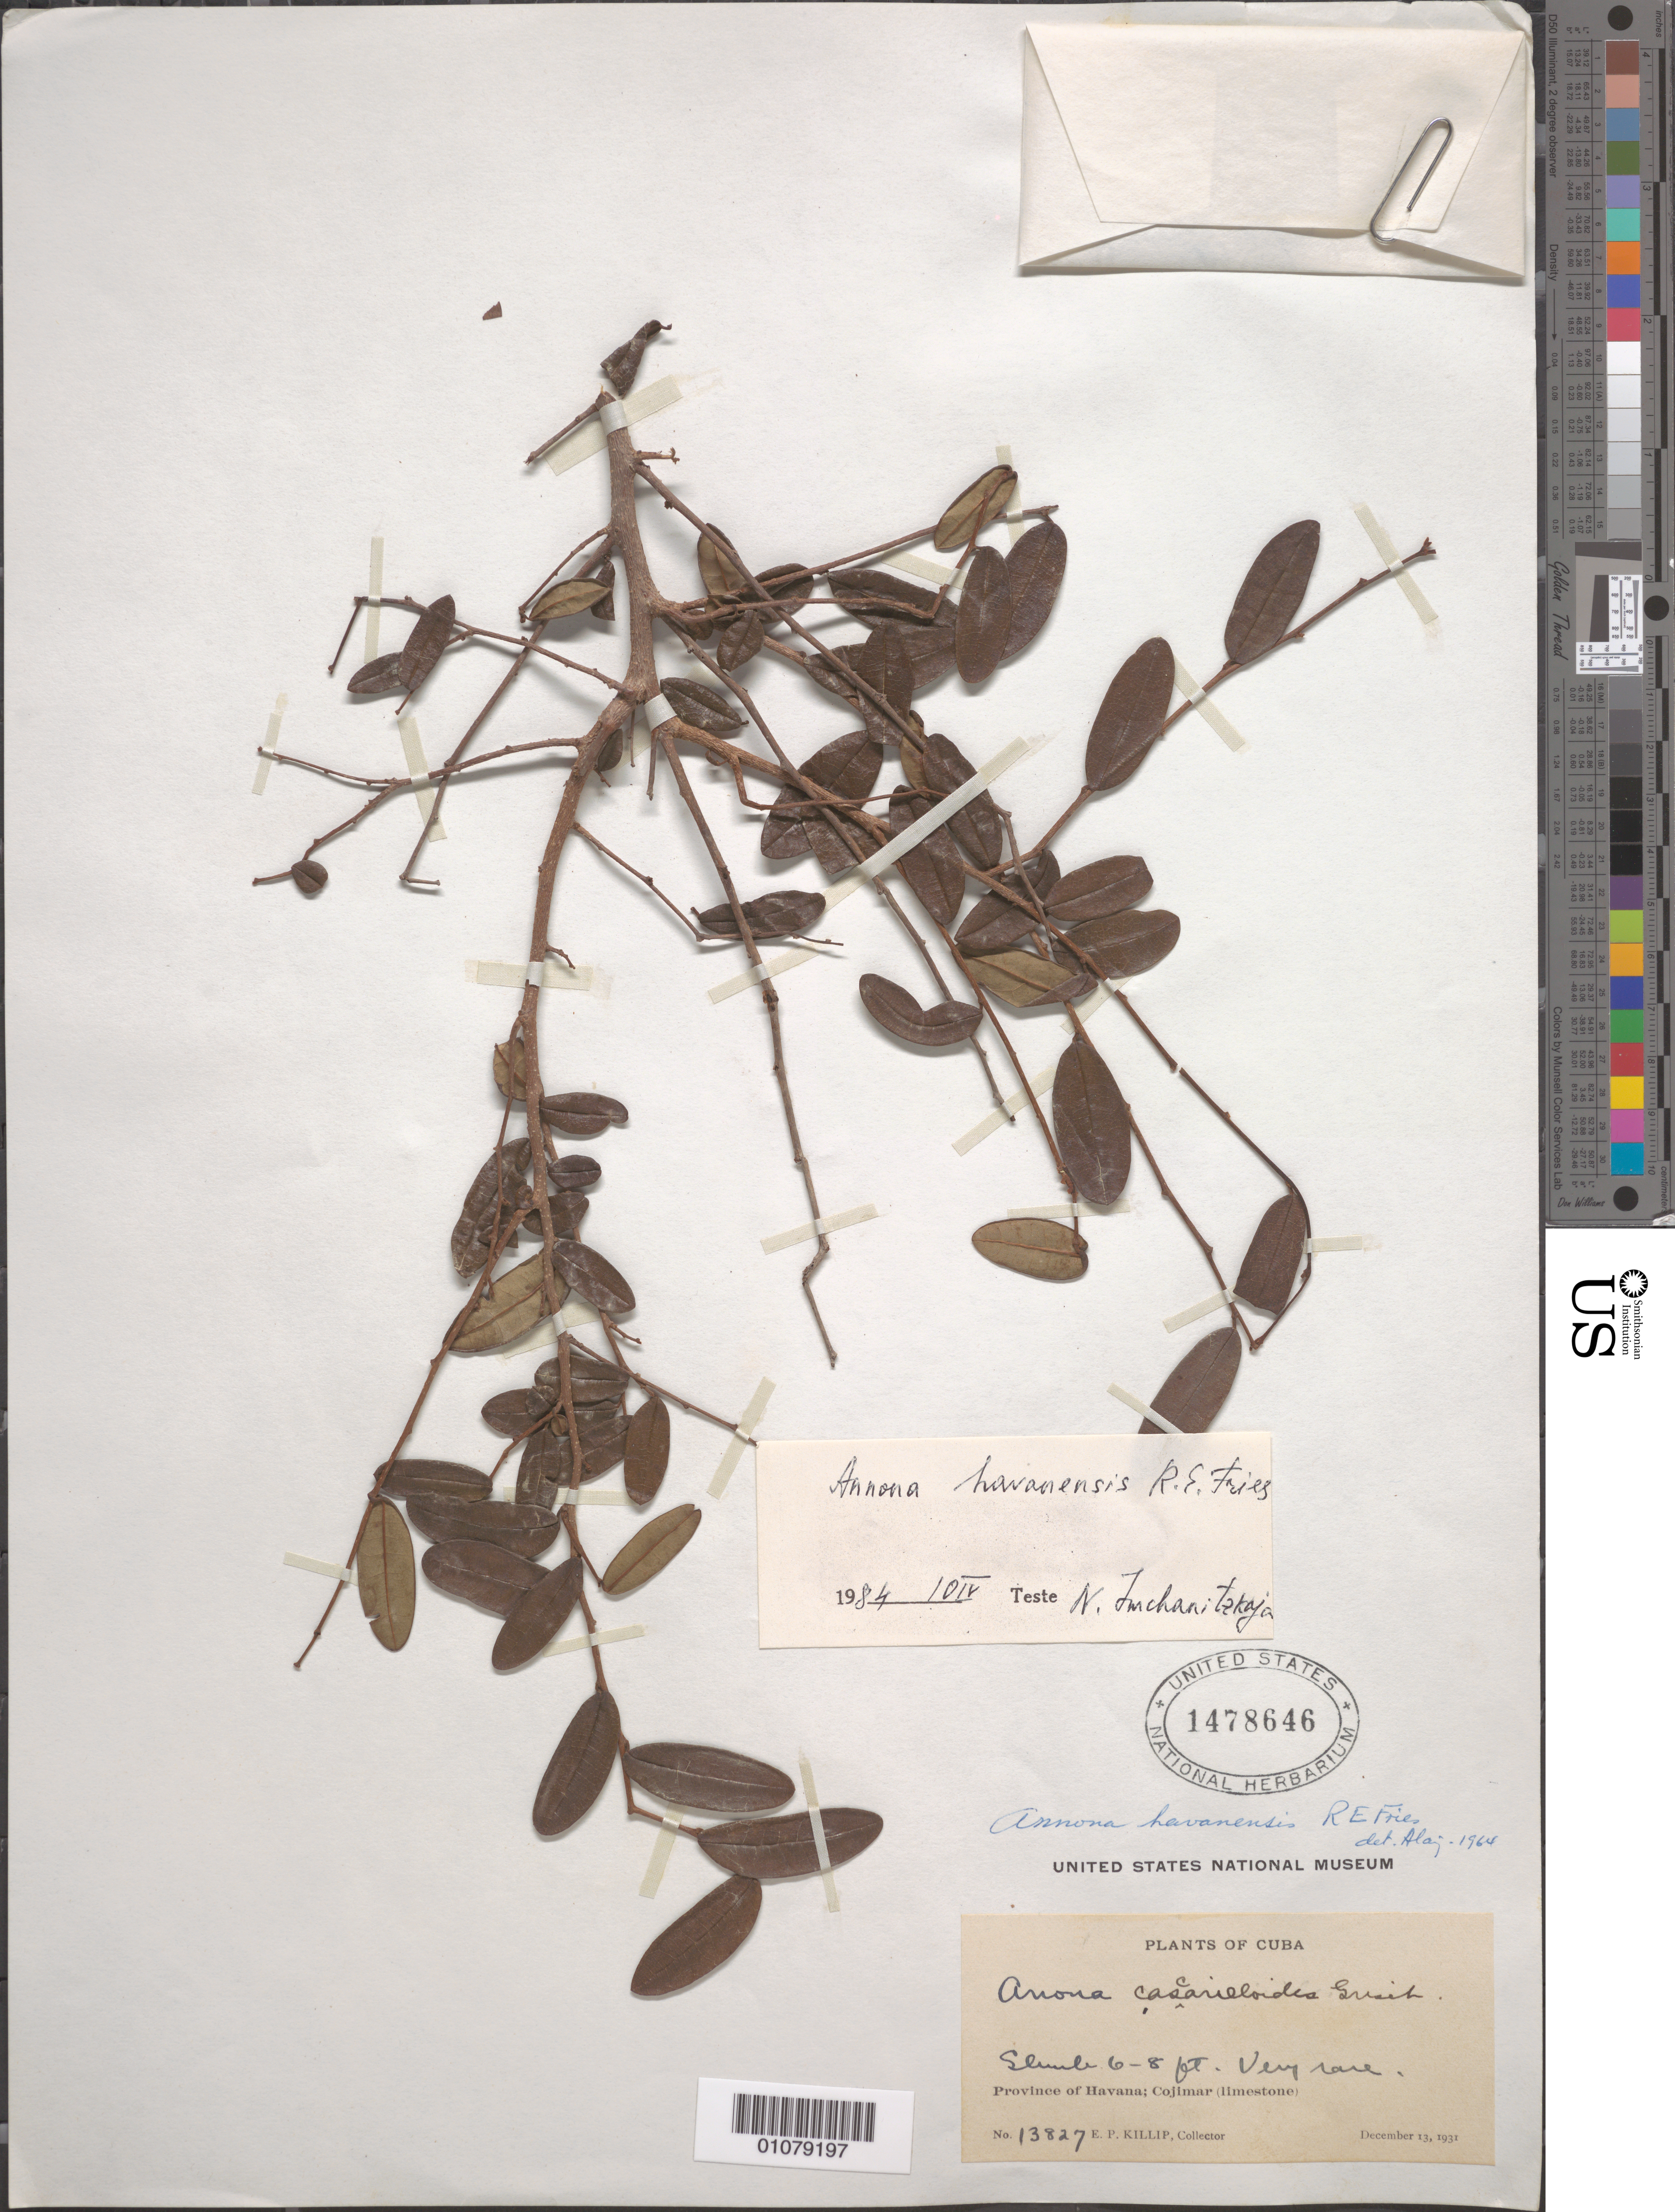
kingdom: Plantae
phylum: Tracheophyta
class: Magnoliopsida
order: Magnoliales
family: Annonaceae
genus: Annona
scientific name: Annona havanensis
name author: R.E. Fr.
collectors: E. P. Killip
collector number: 13827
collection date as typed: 13 Dec 1931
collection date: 1931-12-13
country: Cuba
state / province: La Habana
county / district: Municipio Habana del Este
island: Cuba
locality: Cojimar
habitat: Limestone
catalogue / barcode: US 1478646